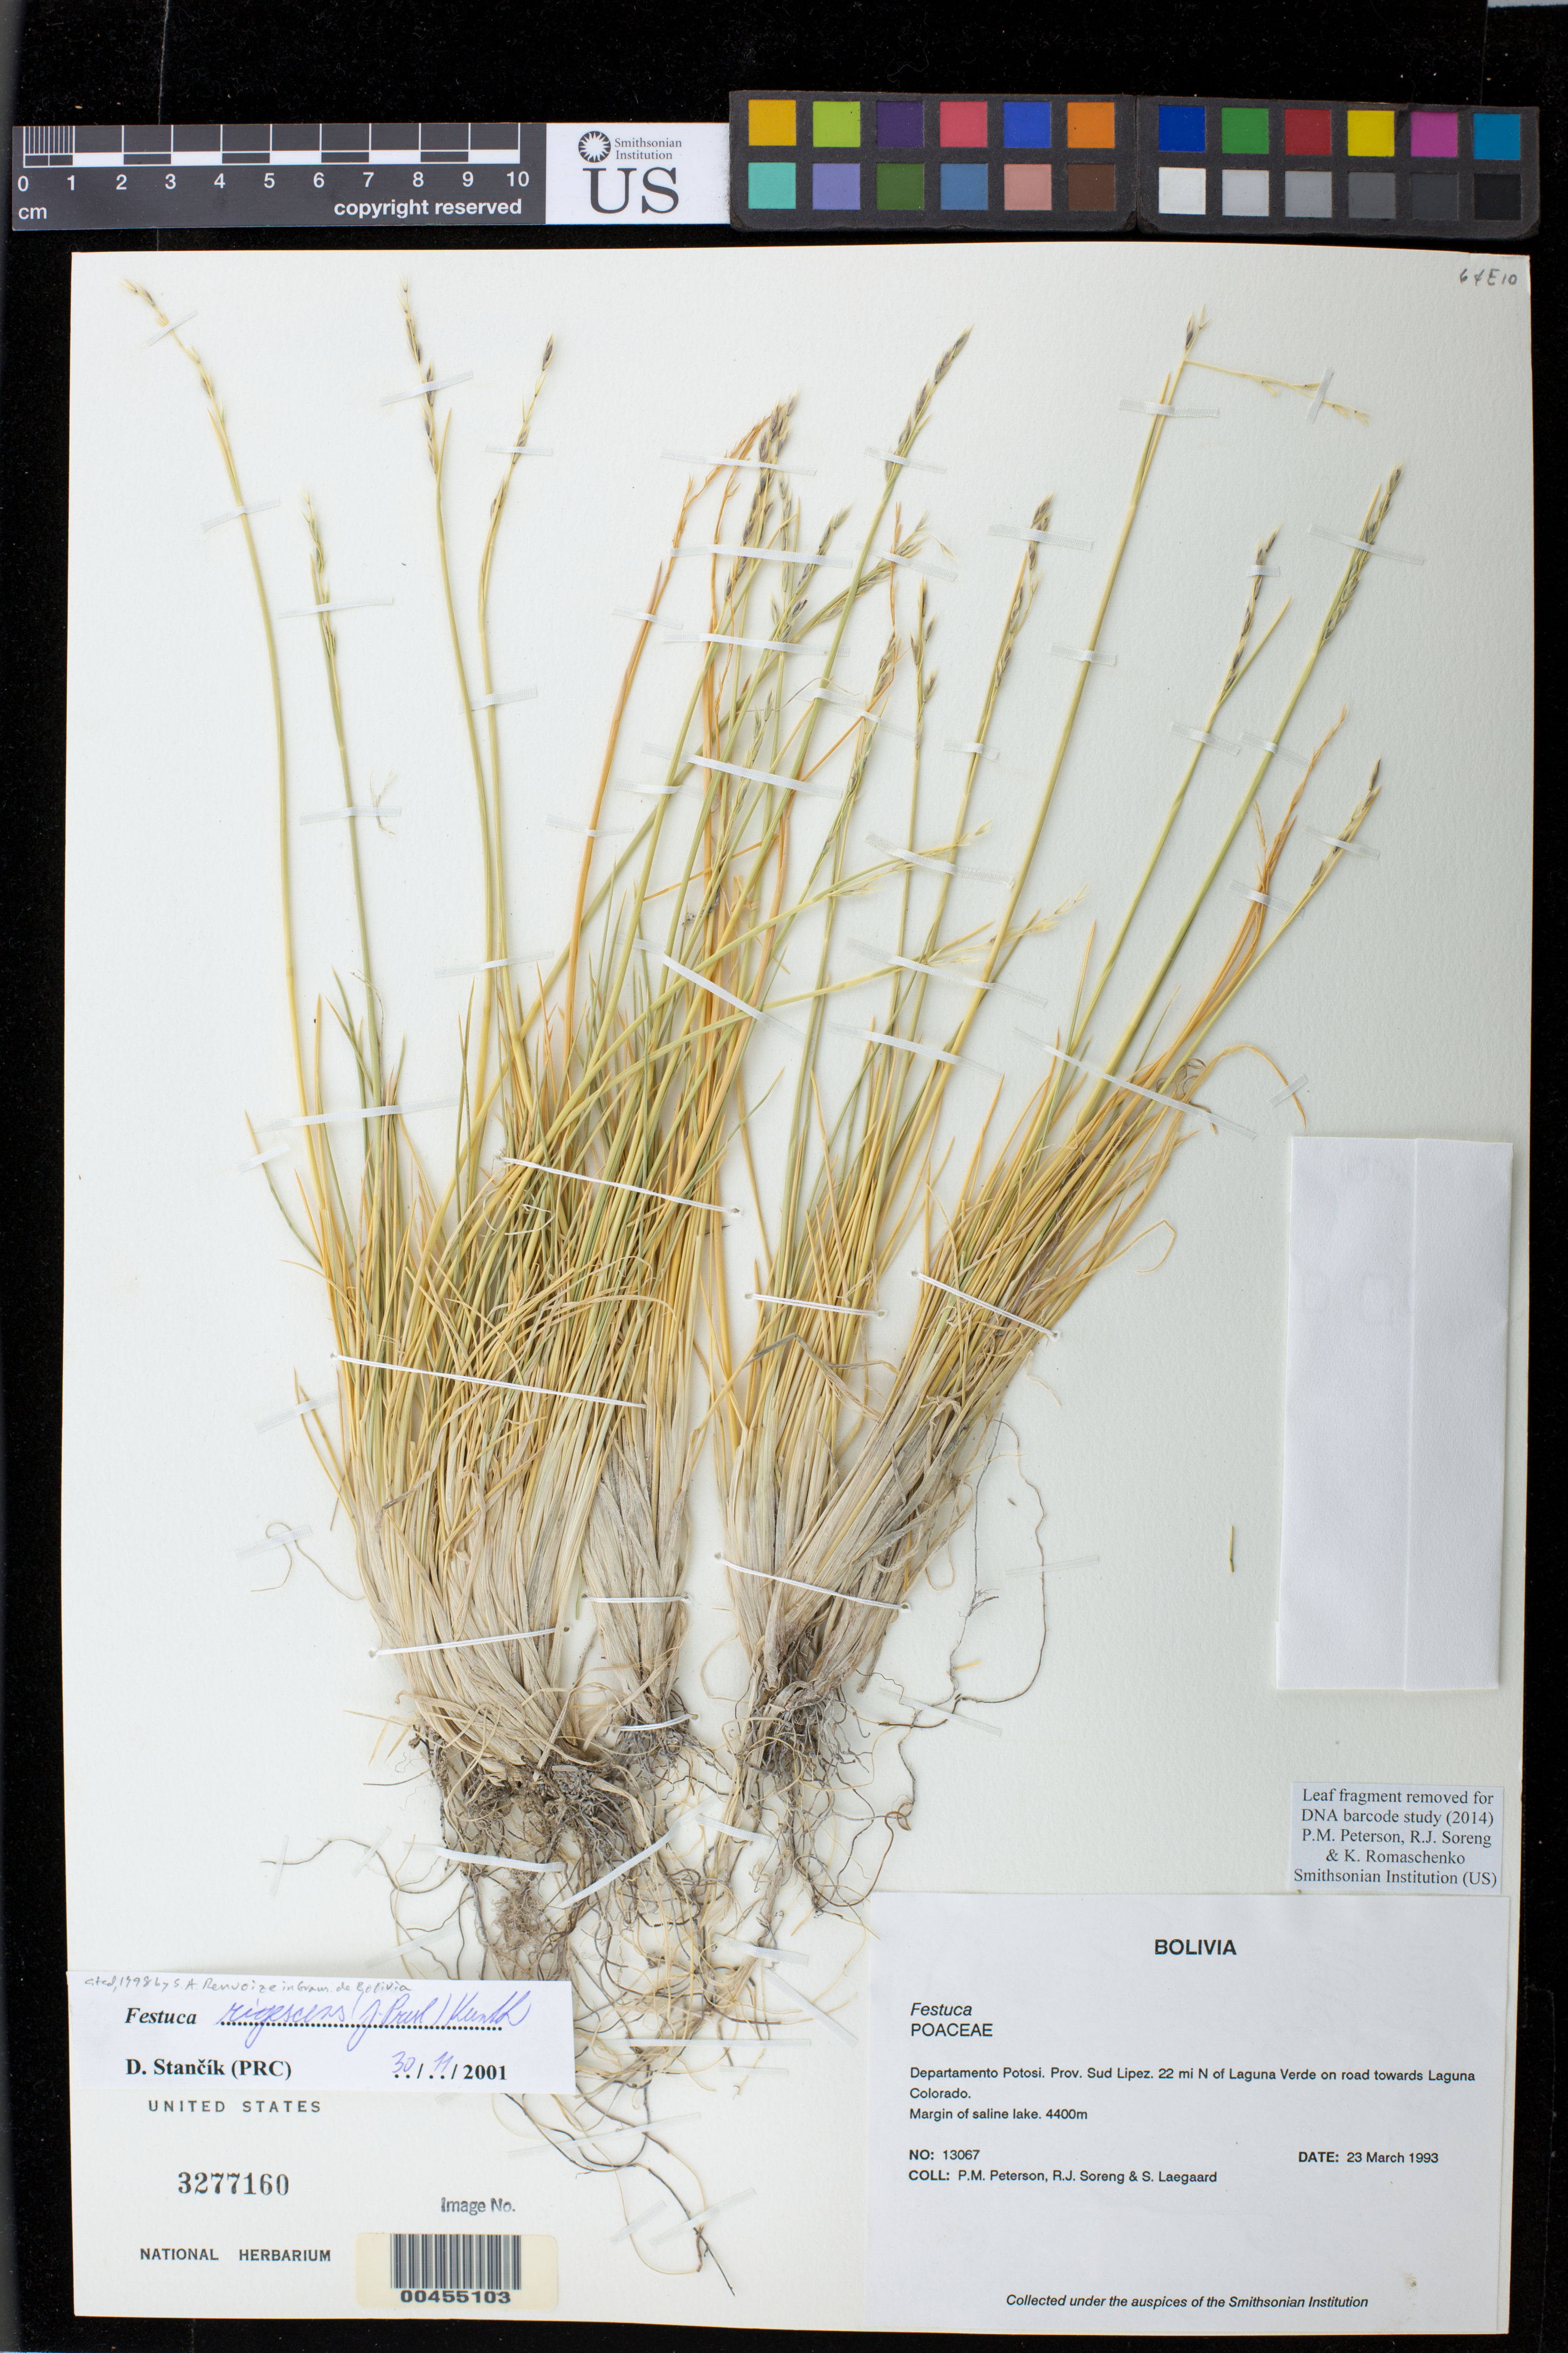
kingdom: Plantae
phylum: Tracheophyta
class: Liliopsida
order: Poales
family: Poaceae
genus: Festuca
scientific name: Festuca sp.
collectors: P. M. Peterson, R. J. Soreng & S. Lægaard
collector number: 13067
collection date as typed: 23 Mar 1993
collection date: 1993-03-23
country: Bolivia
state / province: Potosí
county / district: Sud Lípez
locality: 22 mi N of Laguna Verde on road towards Laguna Colorado.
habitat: Margin of saline lake.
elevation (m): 4400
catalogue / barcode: US 3277160